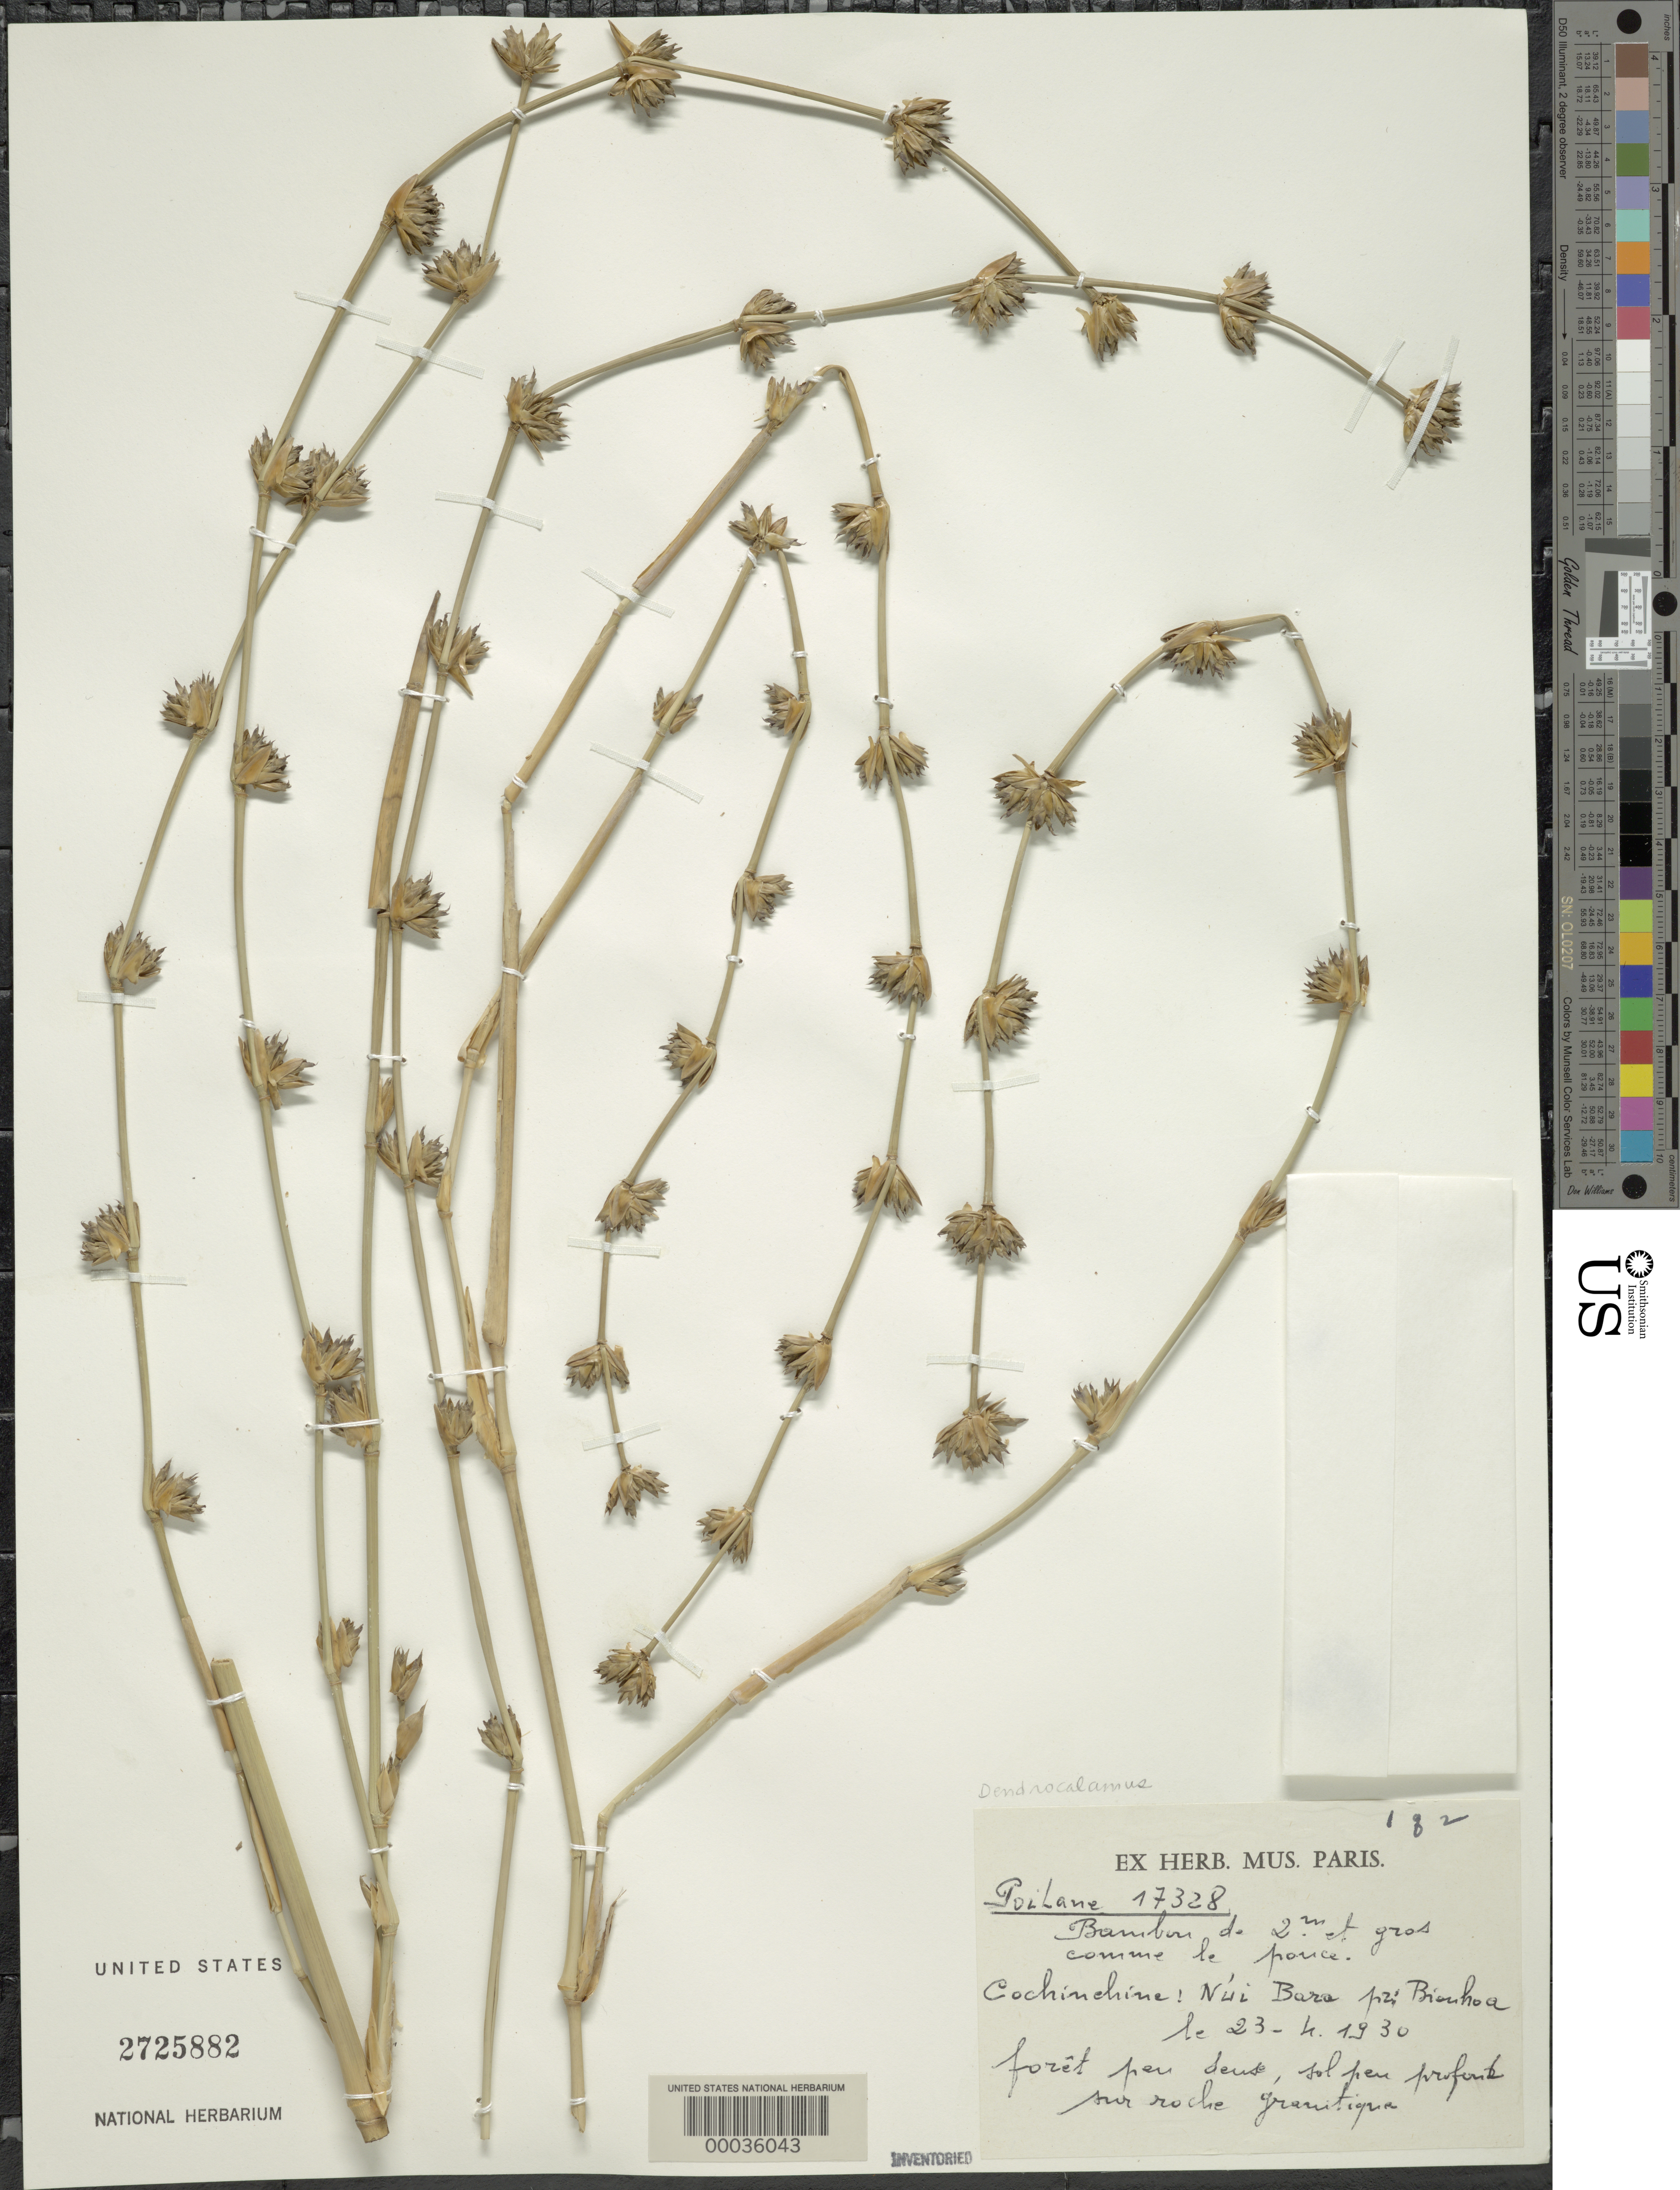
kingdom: Plantae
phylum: Tracheophyta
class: Liliopsida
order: Poales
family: Poaceae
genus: Dendrocalamus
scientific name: Dendrocalamus sp.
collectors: -. Poilane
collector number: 17328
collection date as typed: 23 Apr 1930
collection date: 1930-04-23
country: Vietnam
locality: Nui bara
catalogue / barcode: US 2725882